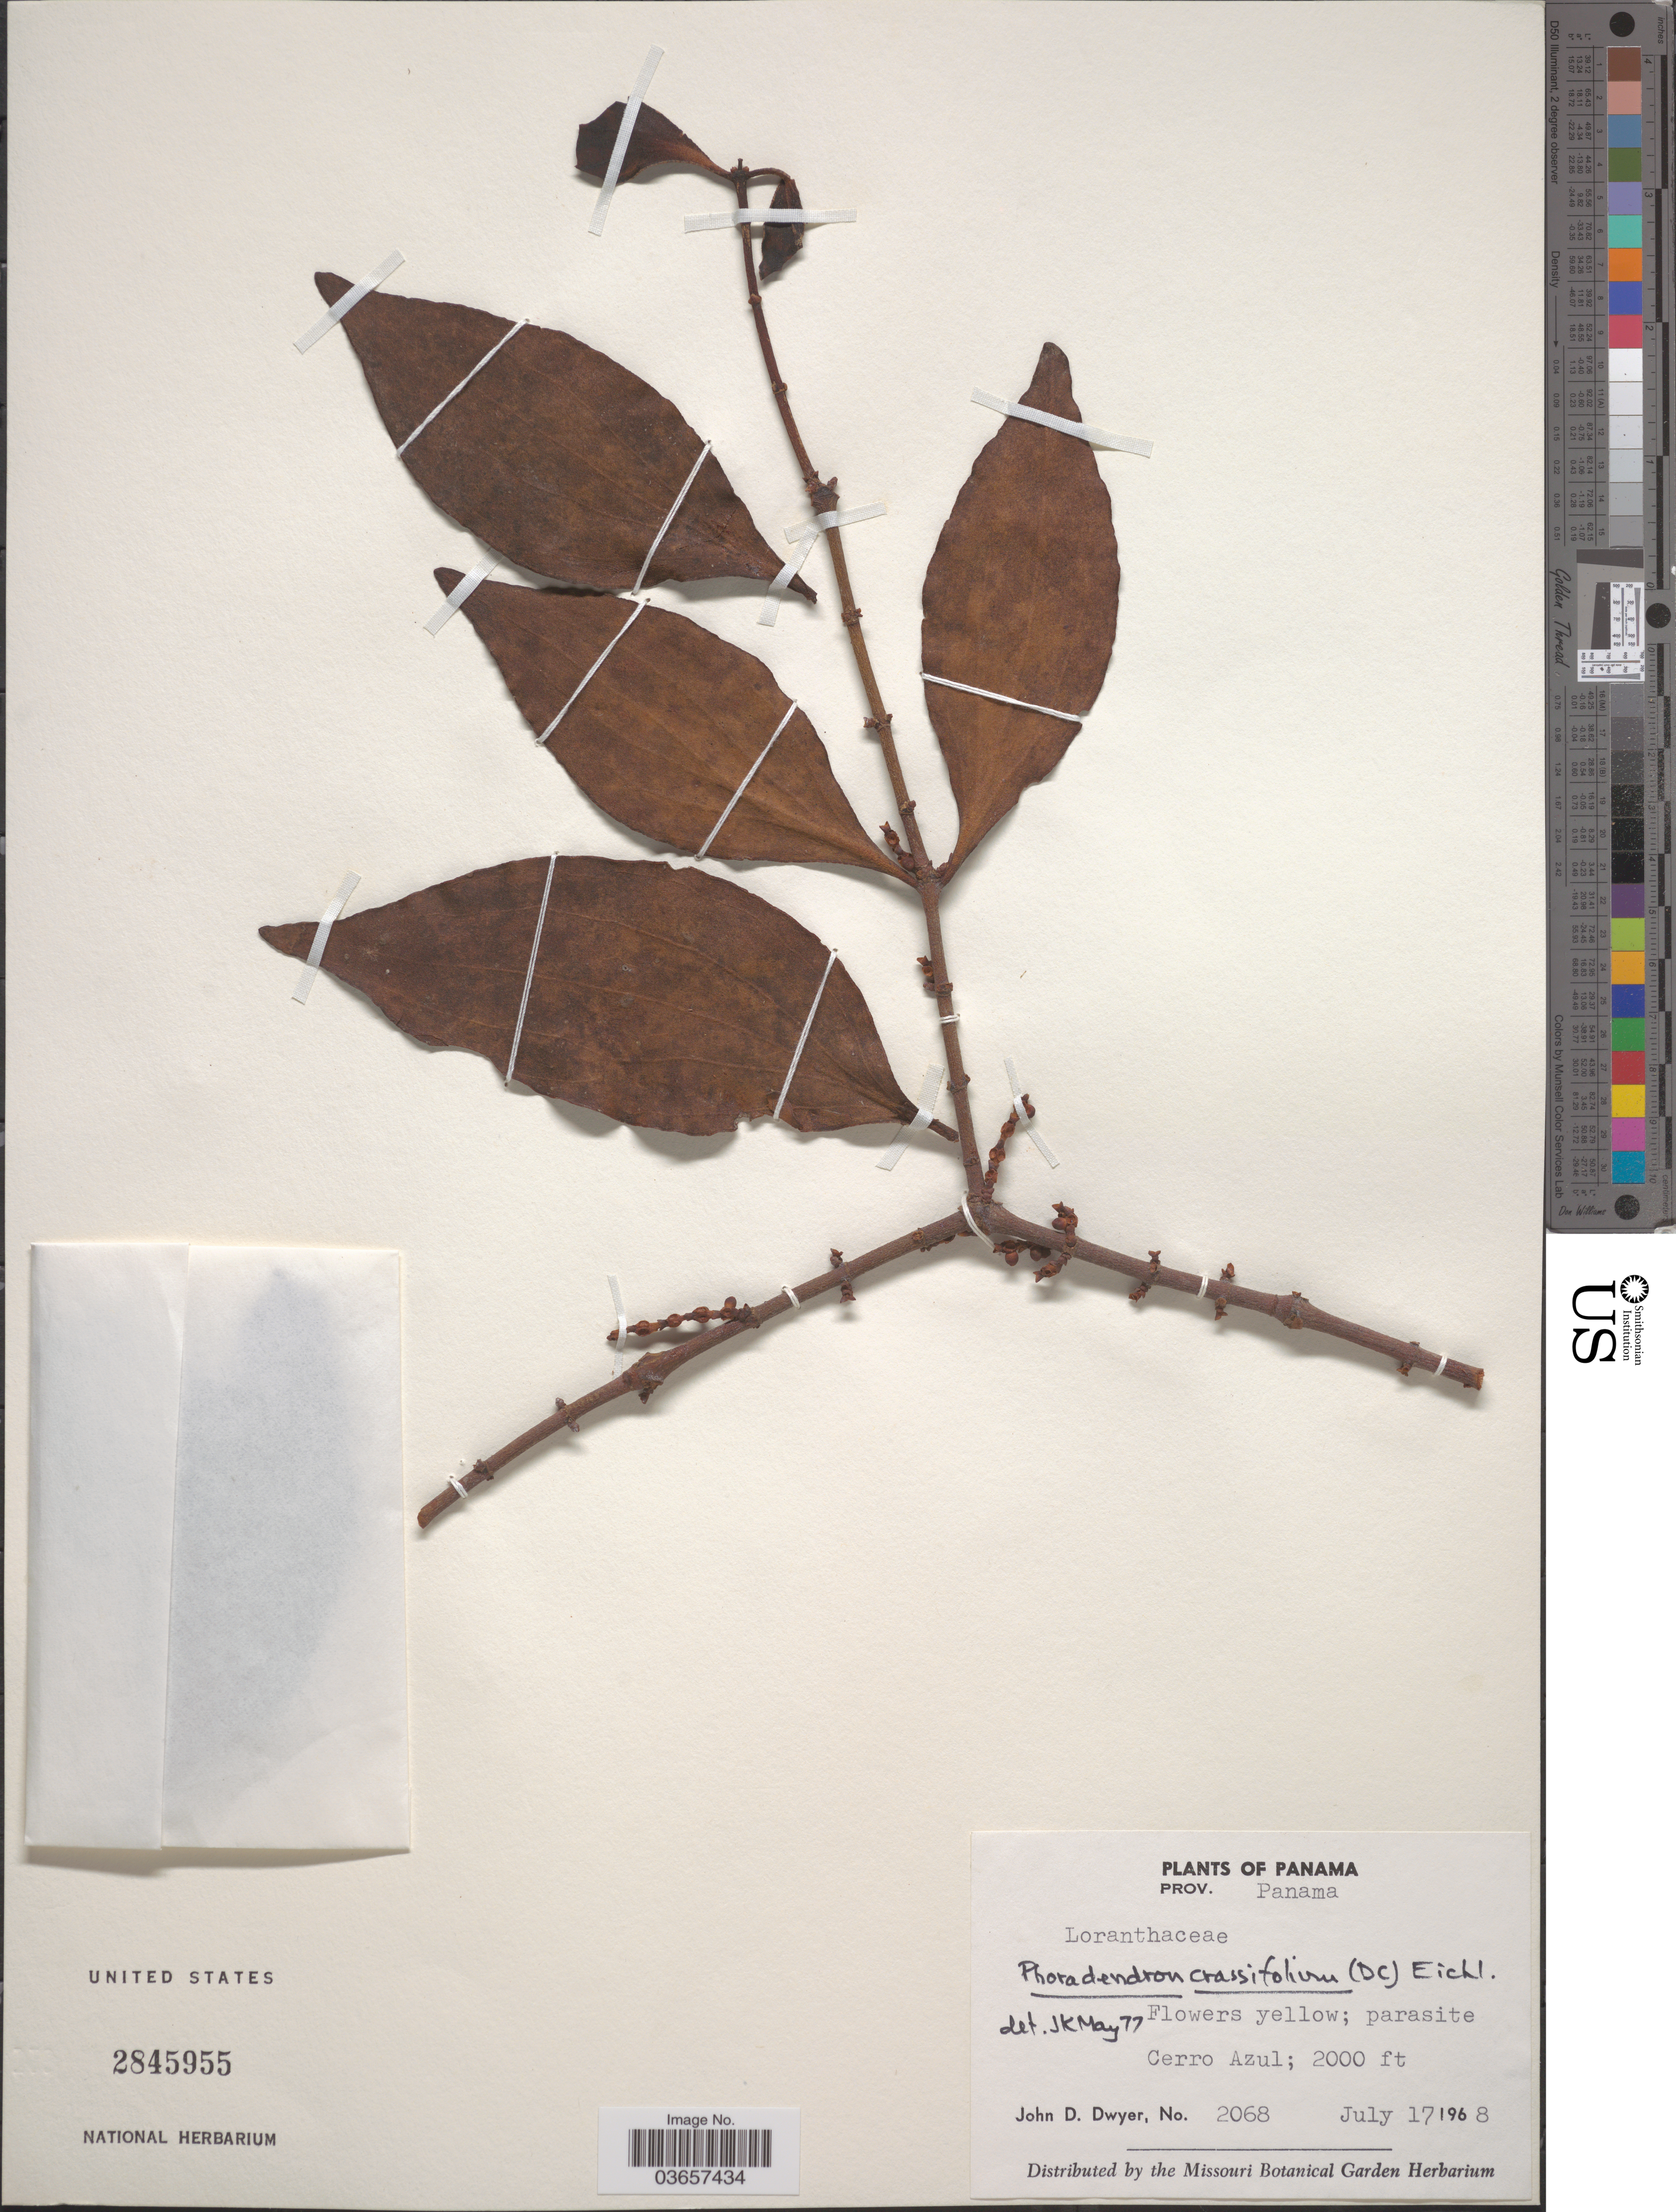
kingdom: Plantae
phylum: Tracheophyta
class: Magnoliopsida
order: Santalales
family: Viscaceae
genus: Phoradendron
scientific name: Phoradendron crassifolium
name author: (Pohl ex DC.) Eichler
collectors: J. D. Dwyer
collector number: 2068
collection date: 1968-07-17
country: Panama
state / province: Panamá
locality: Cerro Azul.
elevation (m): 610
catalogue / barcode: US 2845955